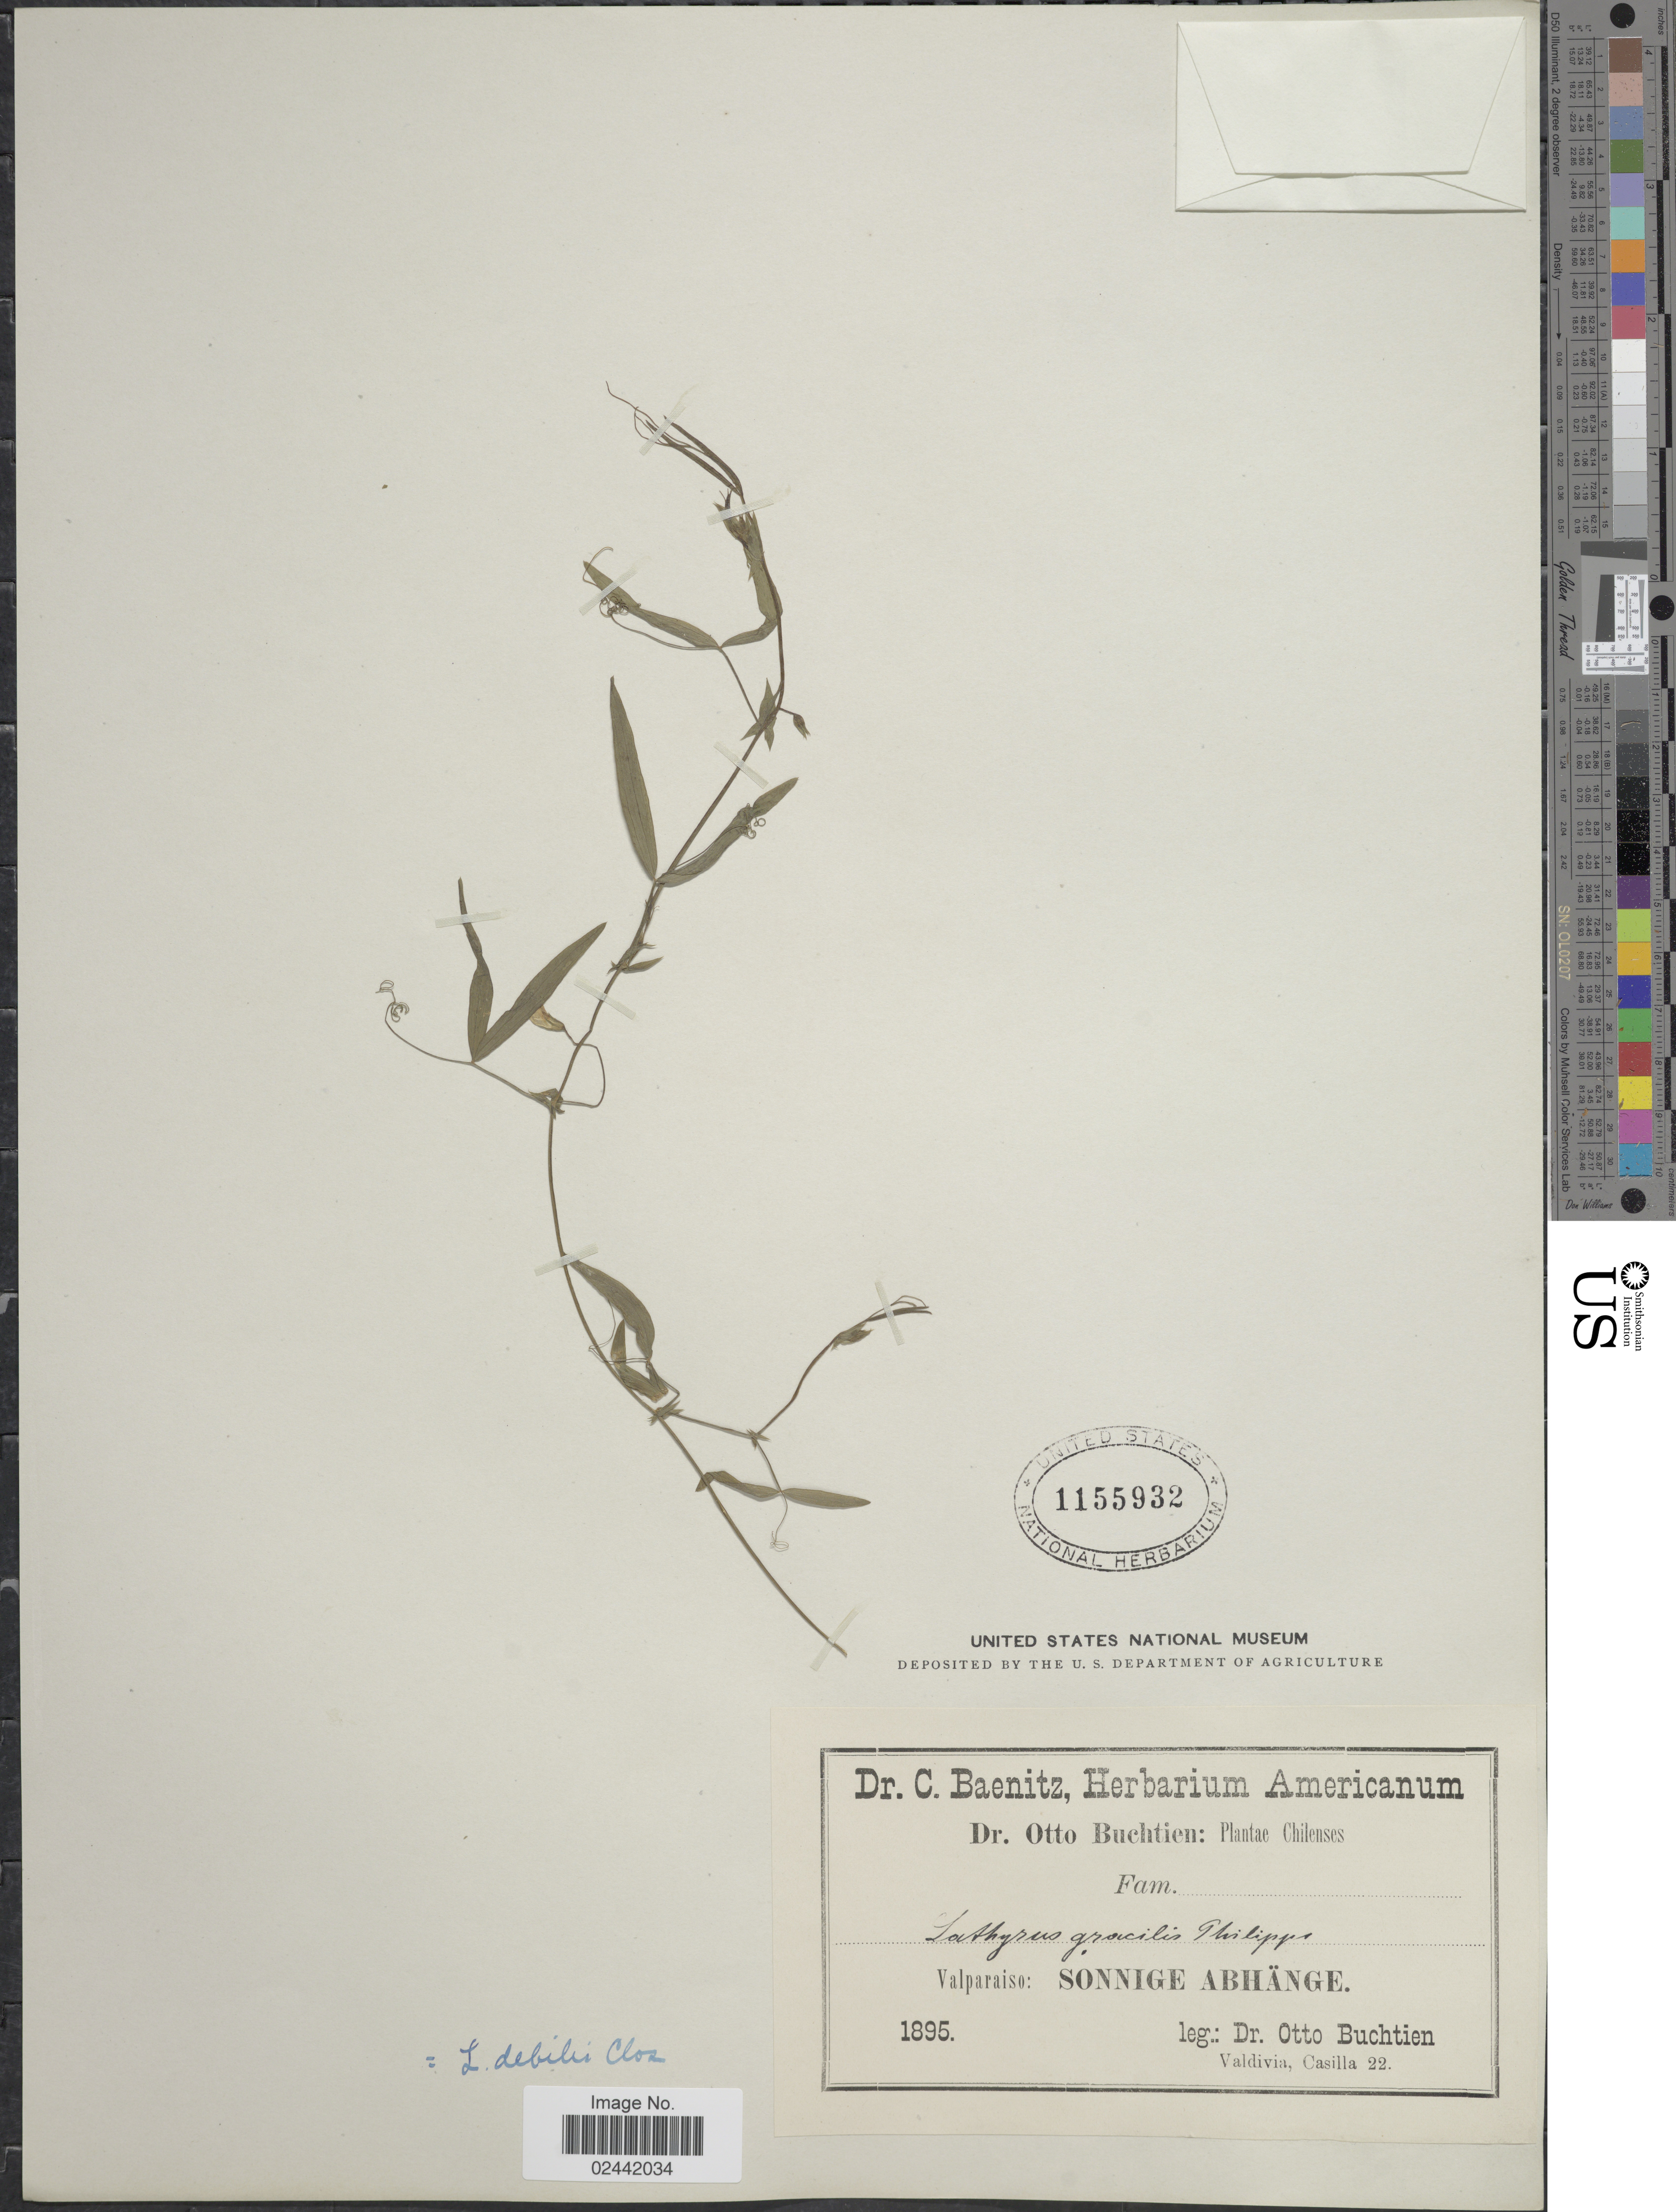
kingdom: Plantae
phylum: Tracheophyta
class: Magnoliopsida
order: Fabales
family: Fabaceae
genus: Lathyrus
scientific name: Lathyrus debilis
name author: Vogel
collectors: O. Buchtien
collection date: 1895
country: Chile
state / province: Valparaíso (V)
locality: Valparaiso: Sonnige Abhange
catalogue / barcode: US 1155932